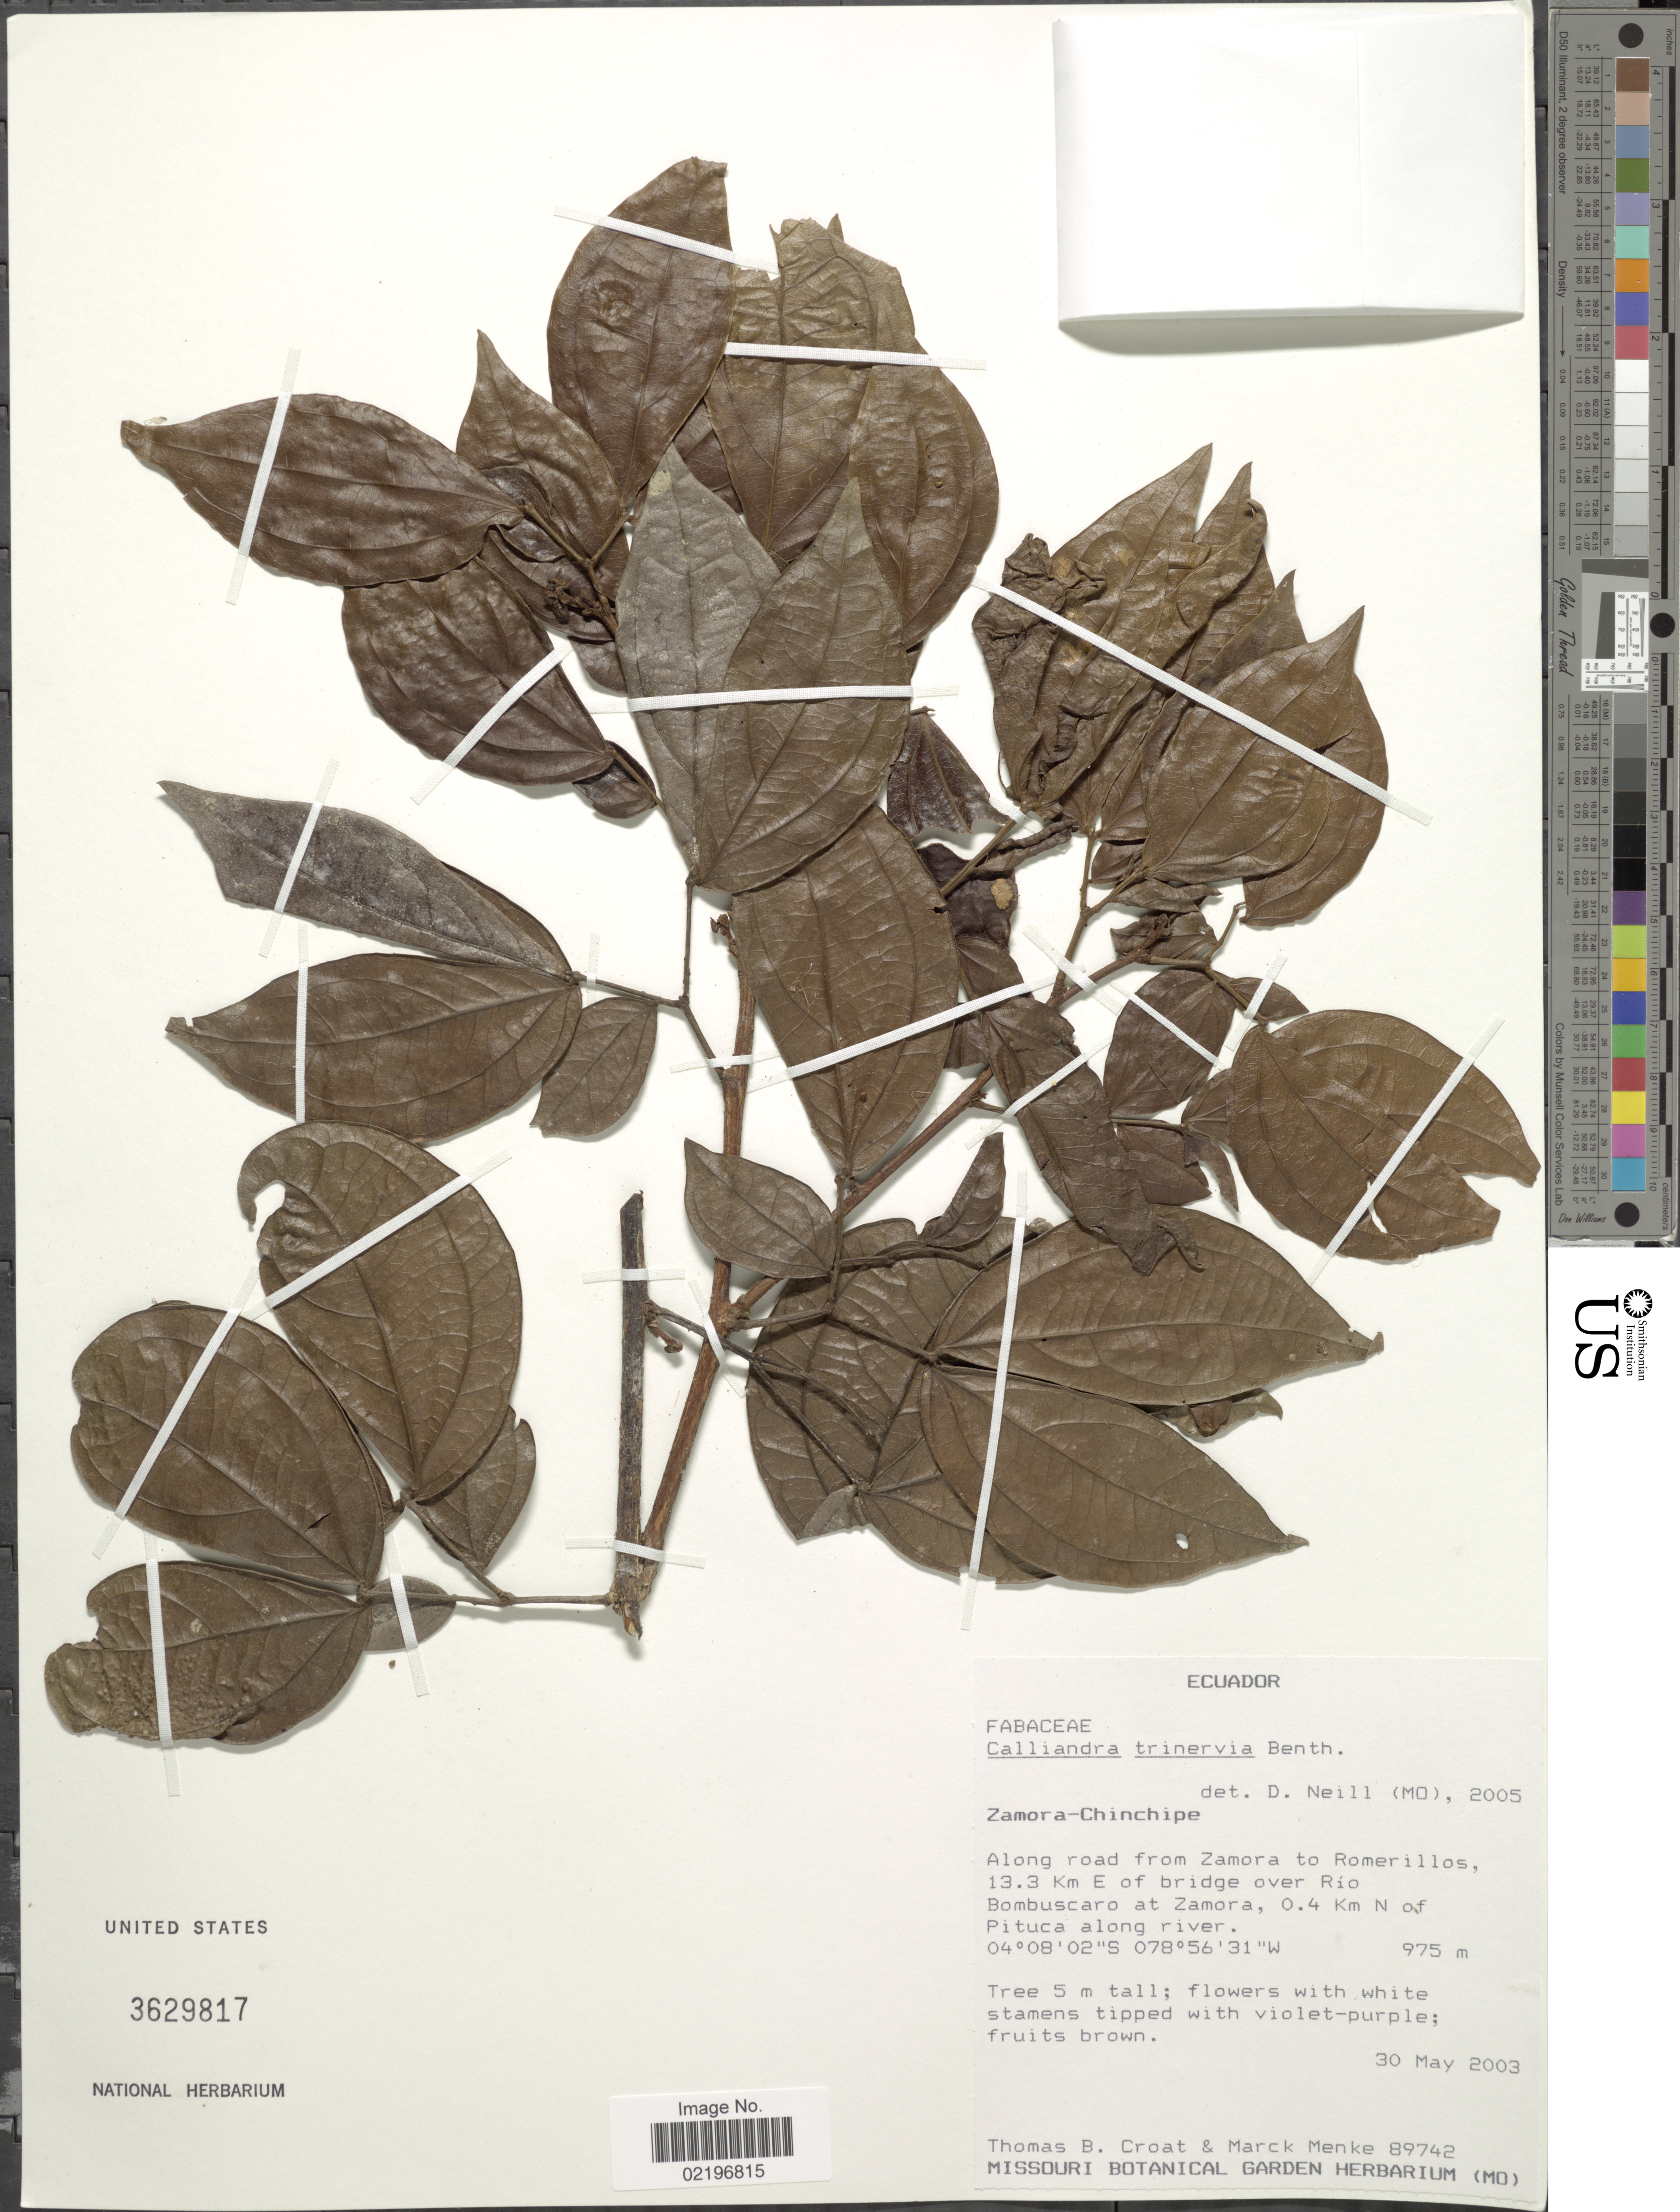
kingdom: Plantae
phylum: Tracheophyta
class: Magnoliopsida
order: Fabales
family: Fabaceae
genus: Calliandra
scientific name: Calliandra trinervia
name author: Benth.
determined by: Neill, David Alan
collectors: T. B. Croat & M. Menke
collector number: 89742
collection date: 2003-05-30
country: Ecuador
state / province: Zamora-Chinchipe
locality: Along road from Zamora to Romerillos, 13.3 Km E of bridge over Rio Bombuscaro at Zamora, 0.4 Km N of Pituca along river.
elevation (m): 975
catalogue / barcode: US 3629817